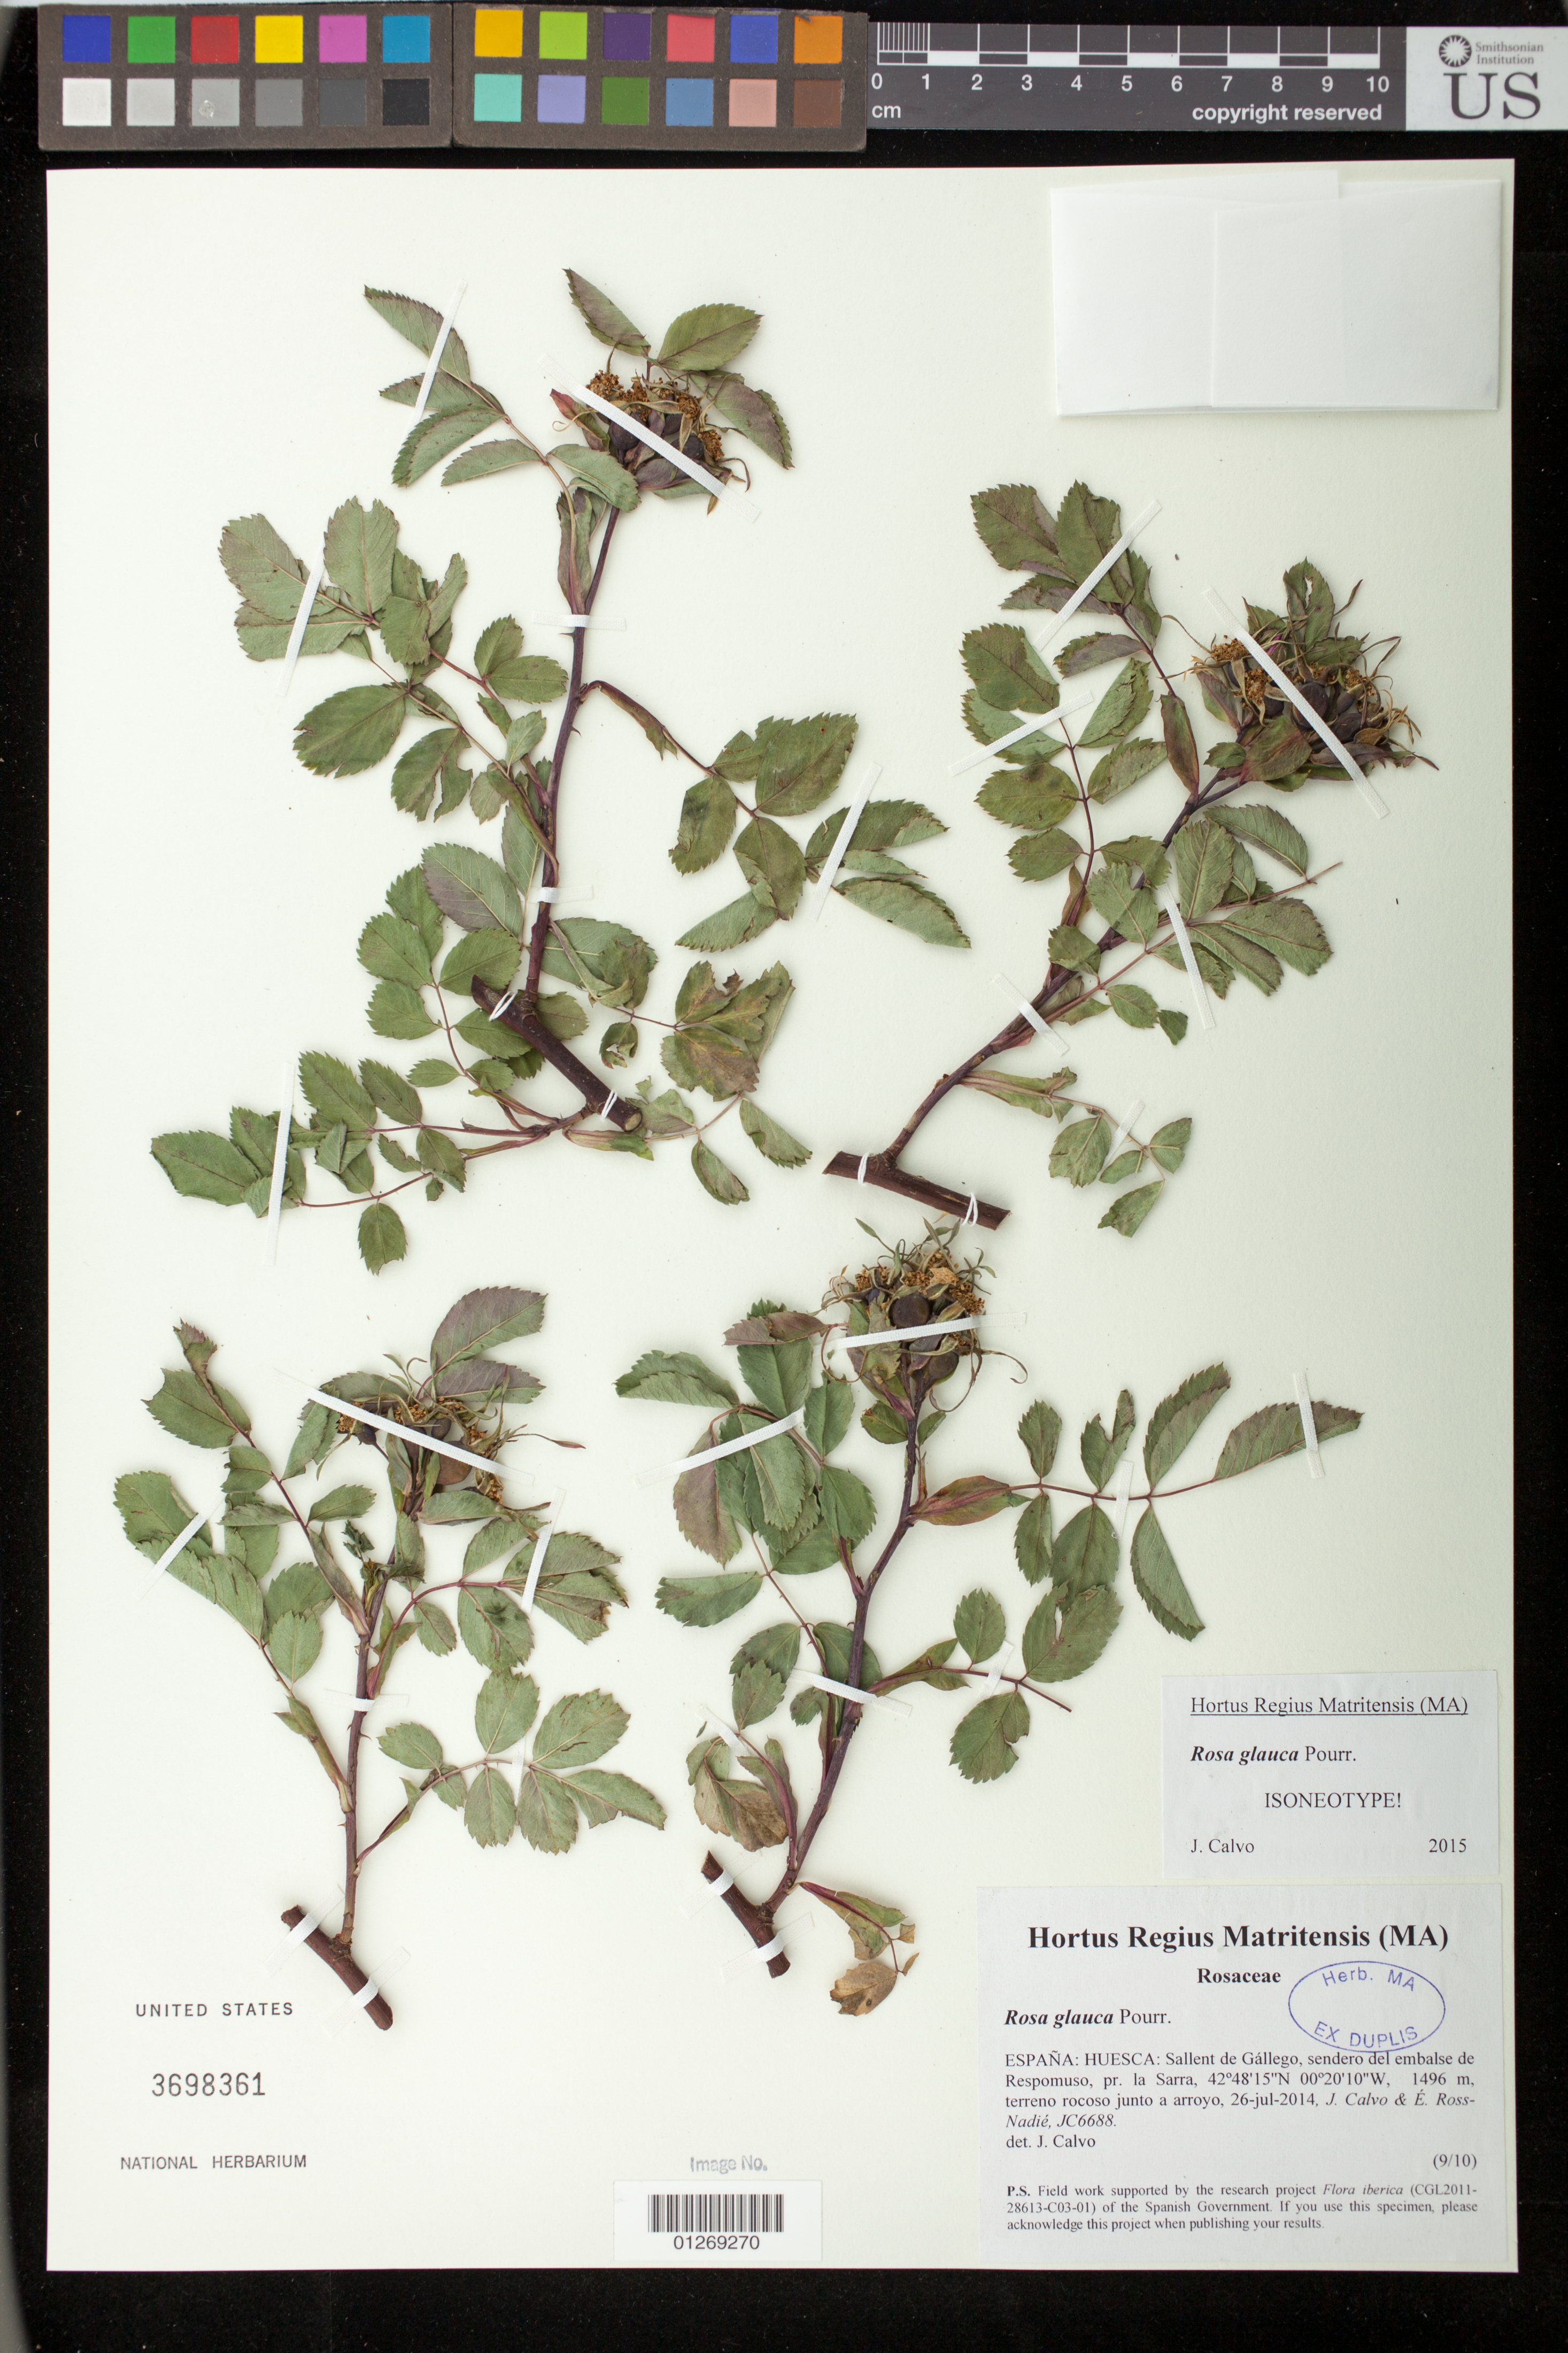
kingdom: Plantae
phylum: Tracheophyta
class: Magnoliopsida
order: Rosales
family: Rosaceae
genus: Rosa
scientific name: Rosa glauca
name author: Pourr.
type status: Isoneotype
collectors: J. Calvo & É. Ross-Nadié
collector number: JC6688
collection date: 2014-07-26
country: Spain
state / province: Aragón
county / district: Huesca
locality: España: Huesca: Sallent de Gállego, sendero del embalse de Respomuso, pr. la Sarra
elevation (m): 1496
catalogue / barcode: US 3698361